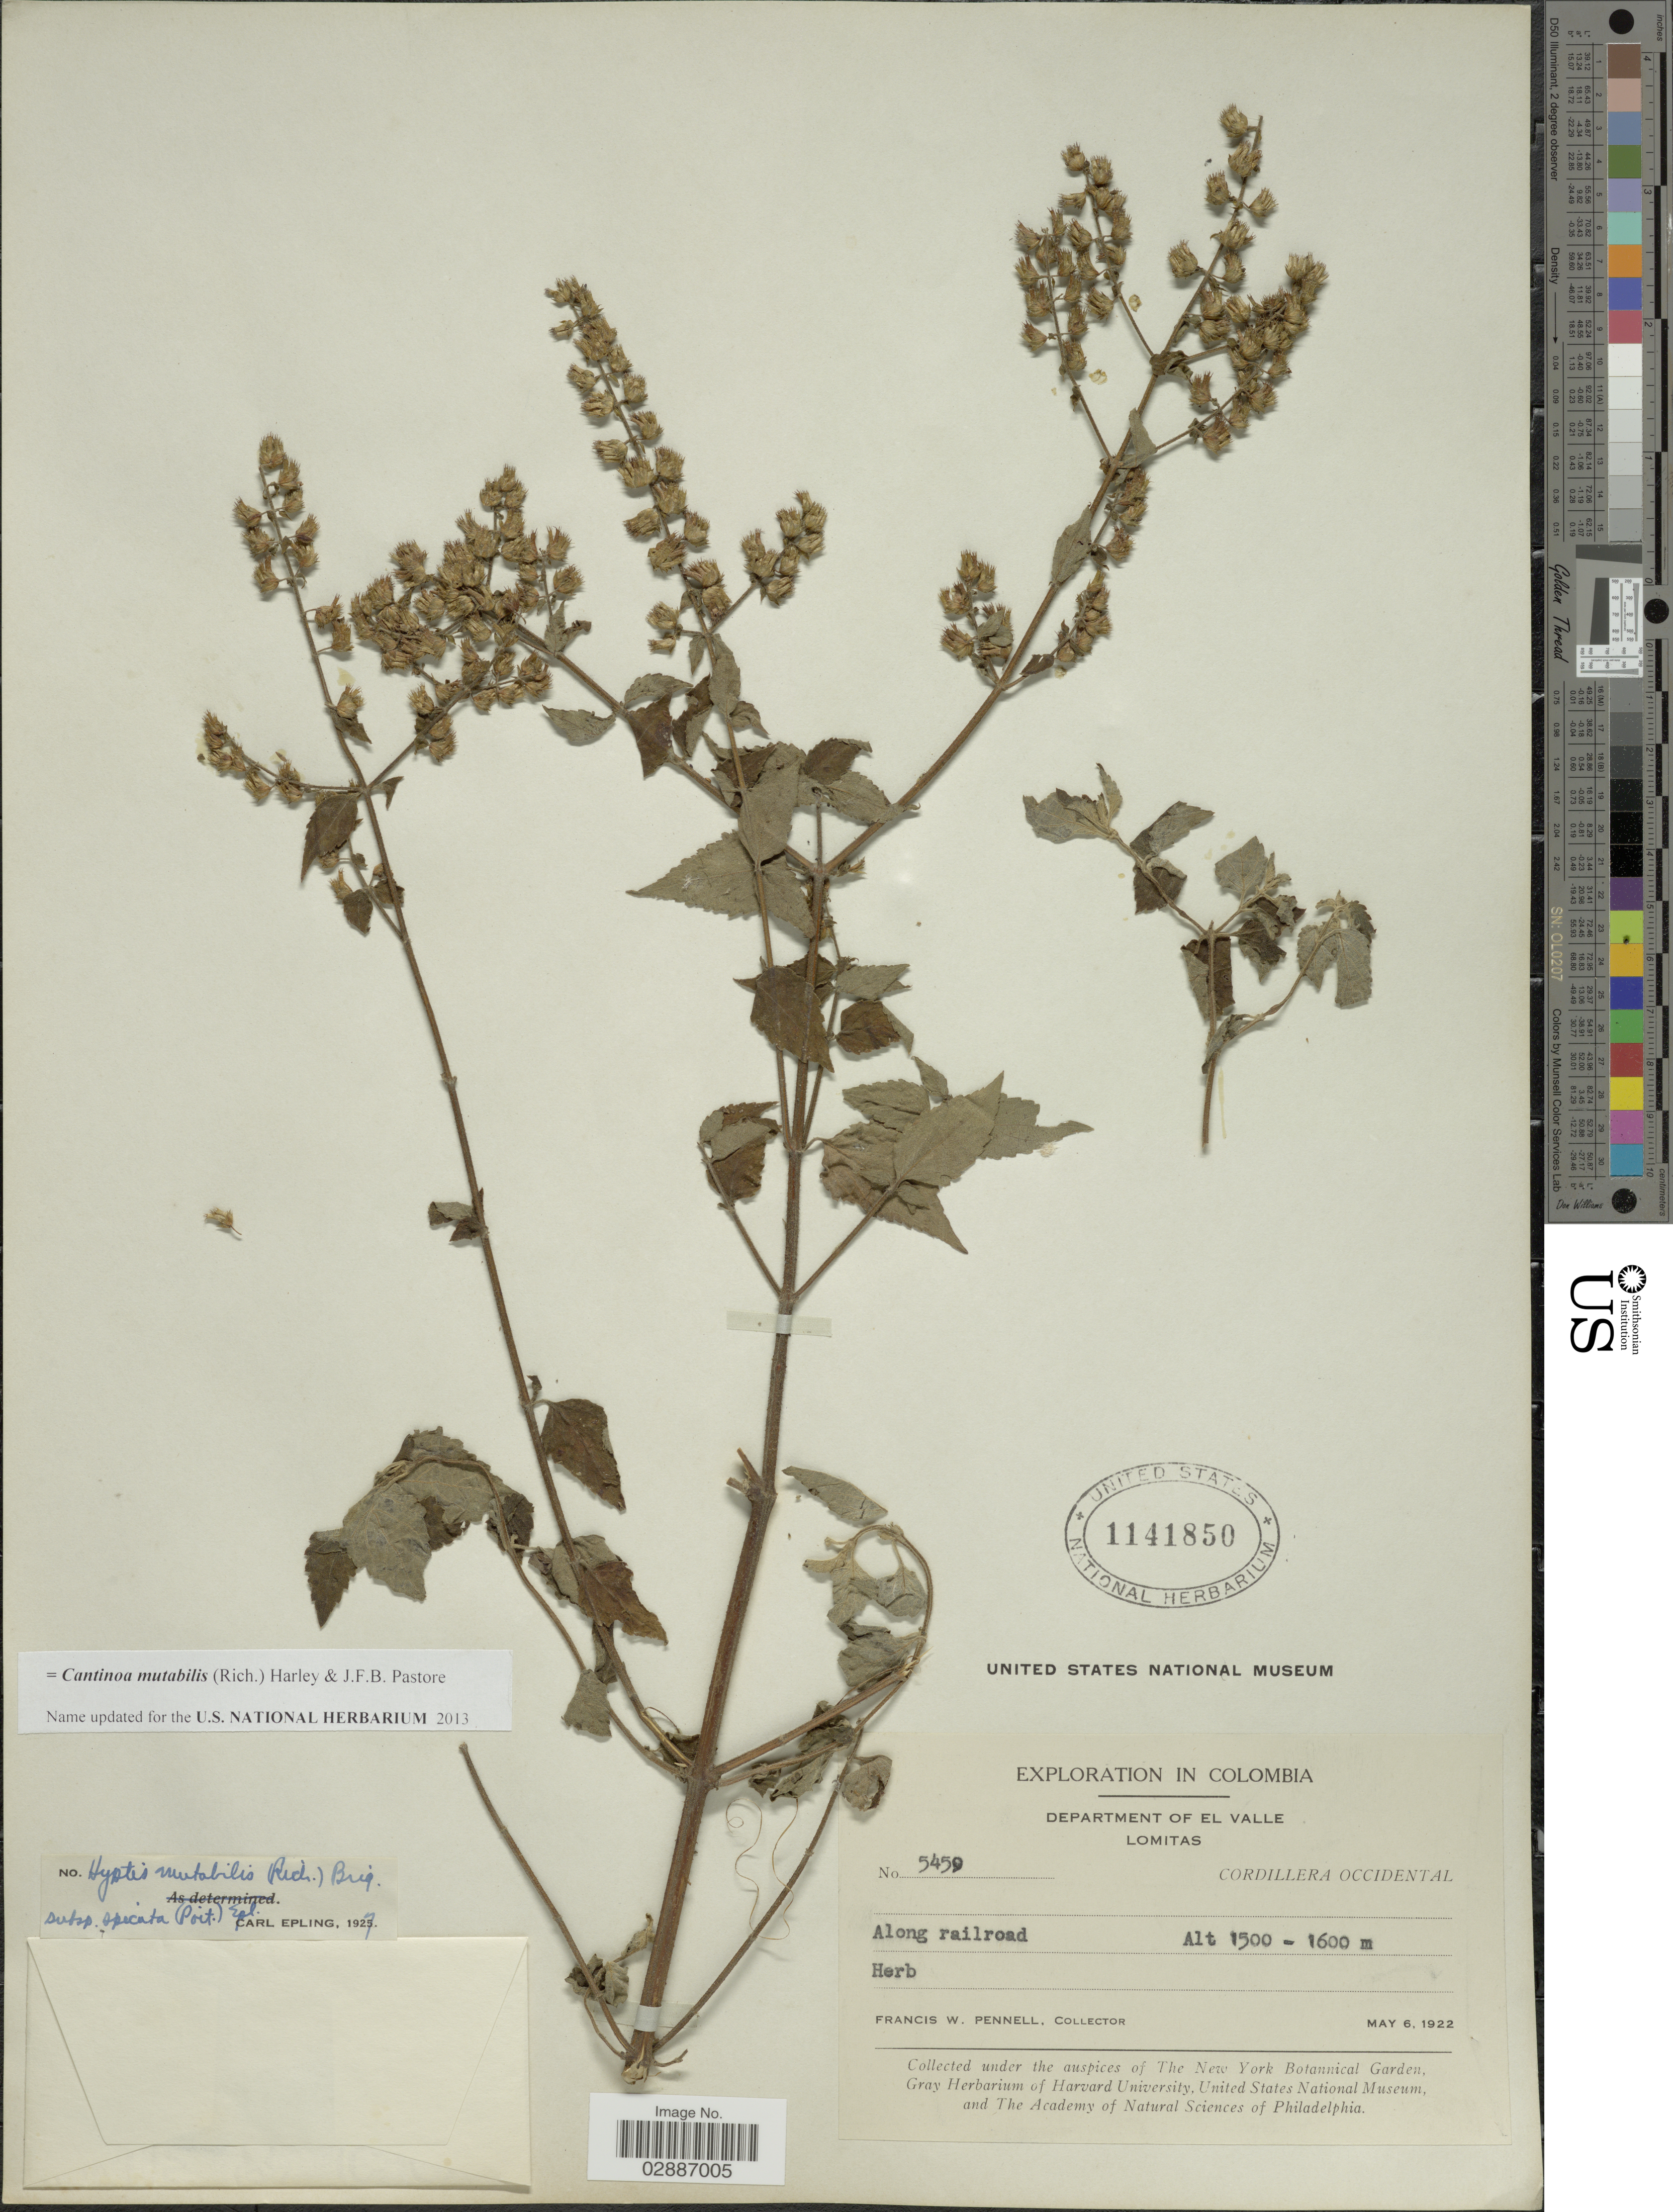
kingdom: Plantae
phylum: Tracheophyta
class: Magnoliopsida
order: Lamiales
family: Lamiaceae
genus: Cantinoa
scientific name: Cantinoa mutabilis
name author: (Epling) Harley & J.F.B. Pastore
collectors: F. W. Pennell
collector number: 5459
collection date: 1922-05-06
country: Colombia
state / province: Valle del Cauca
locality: Department of El Valle. Lomitas. Cordillera Occidental.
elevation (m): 1500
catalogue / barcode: US 1141850